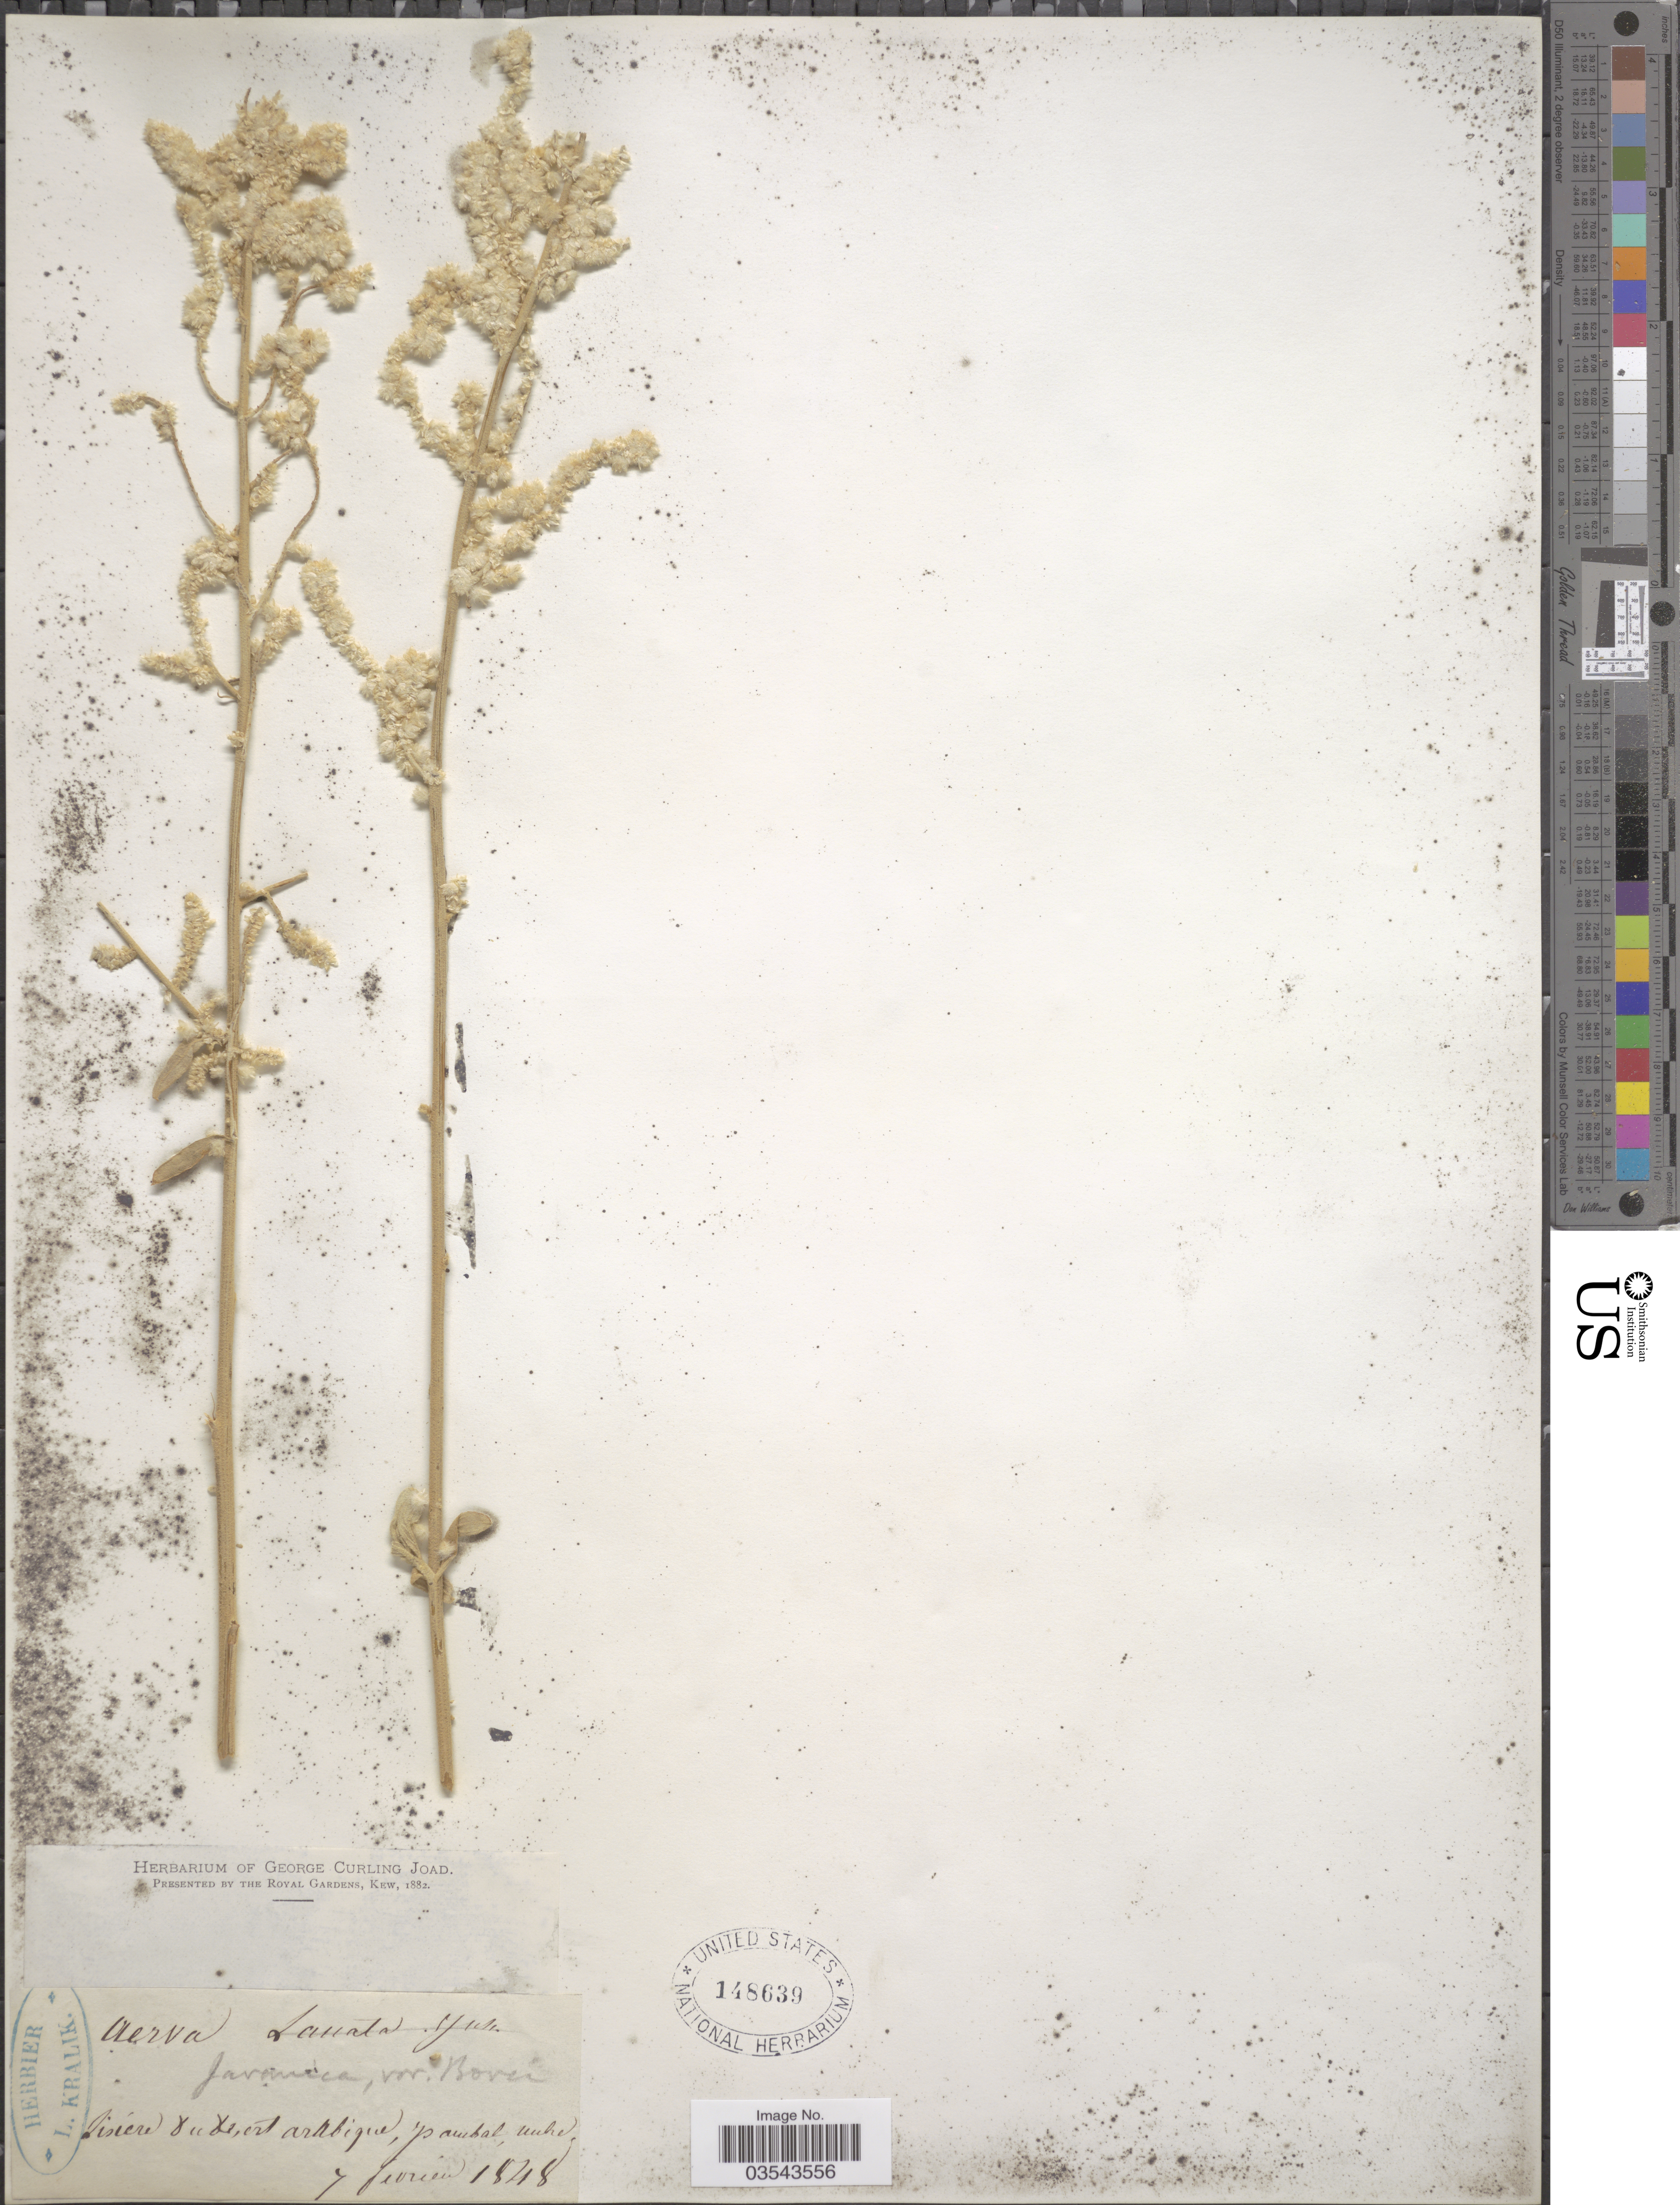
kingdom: Plantae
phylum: Tracheophyta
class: Magnoliopsida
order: Caryophyllales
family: Amaranthaceae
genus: Aerva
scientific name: Aerva javanica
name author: (Burm. f.) Juss. ex Schult.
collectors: ex herb. L. Kralik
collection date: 1848-02-07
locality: Lisiere du desert arabique, [illegible text].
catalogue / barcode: US 148639